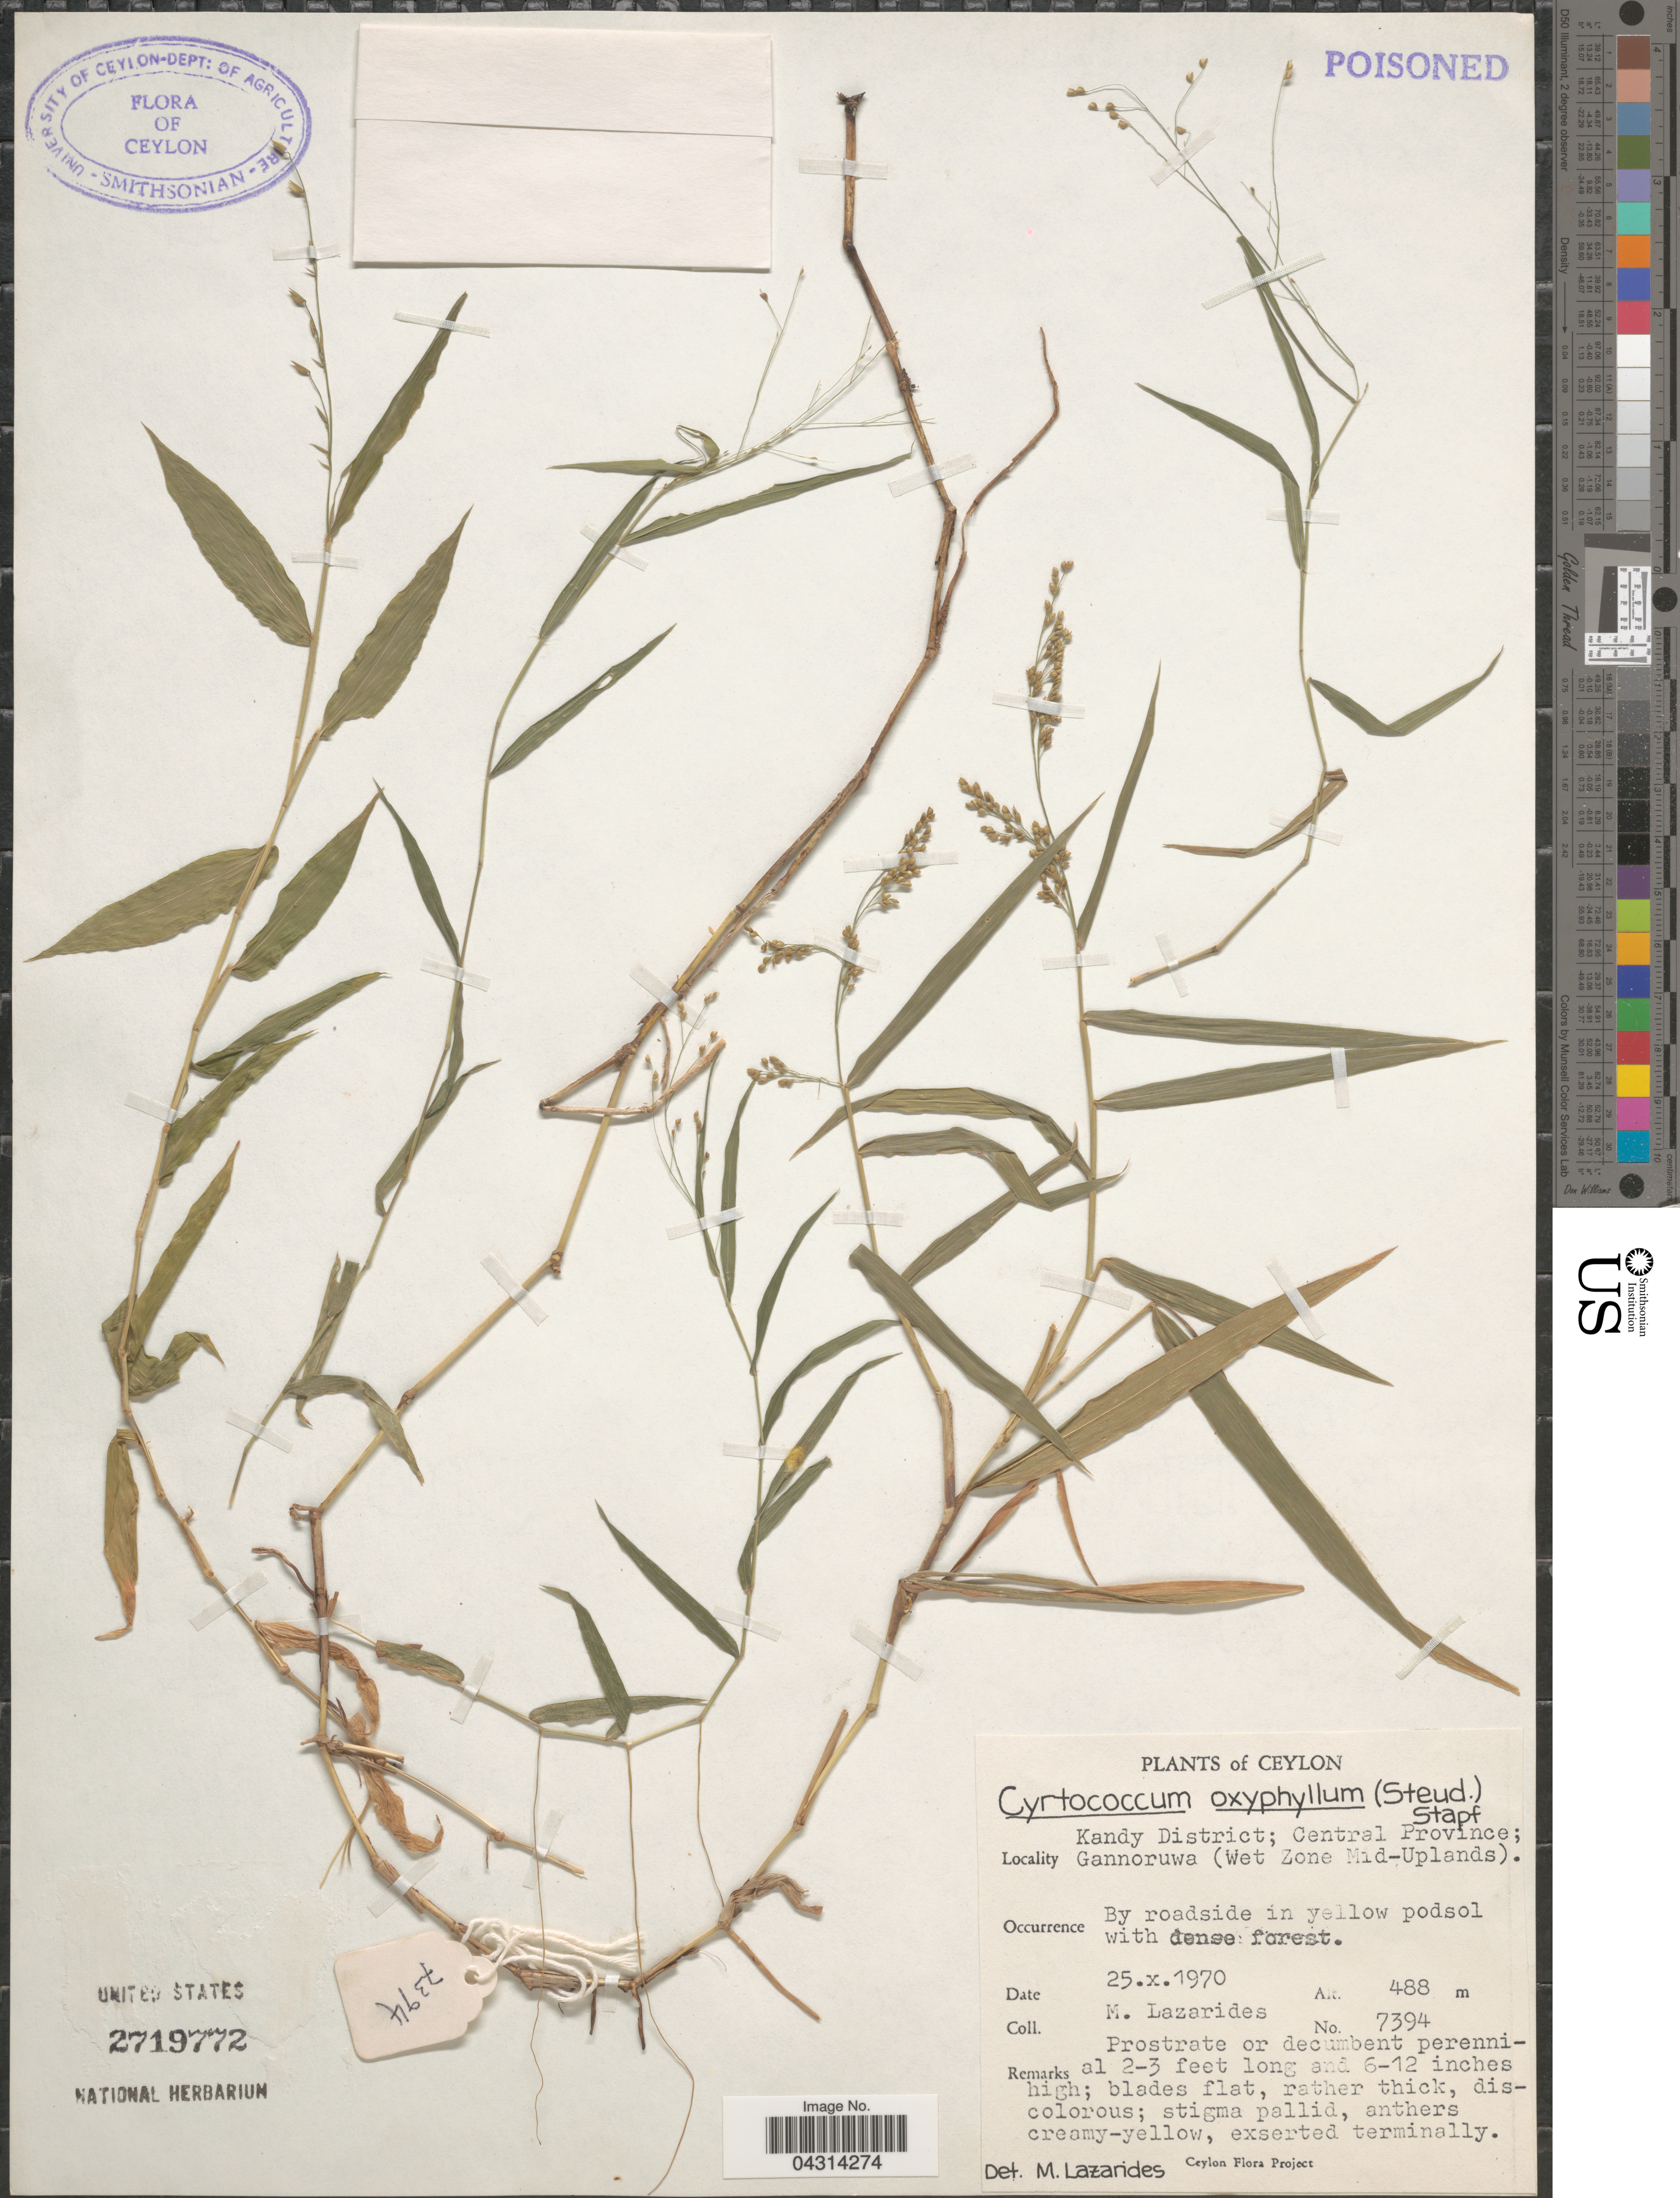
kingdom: Plantae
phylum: Tracheophyta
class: Liliopsida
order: Poales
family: Poaceae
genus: Cyrtococcum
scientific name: Cyrtococcum oxyphyllum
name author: (Steud.) Stapf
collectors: M. Lazarides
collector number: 7394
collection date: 1970-10-25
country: Sri Lanka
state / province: Central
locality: Ceylon. Kandry District; Gannoruwa (Wet Zone Mid-Uplands).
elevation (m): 488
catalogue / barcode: US 2719772